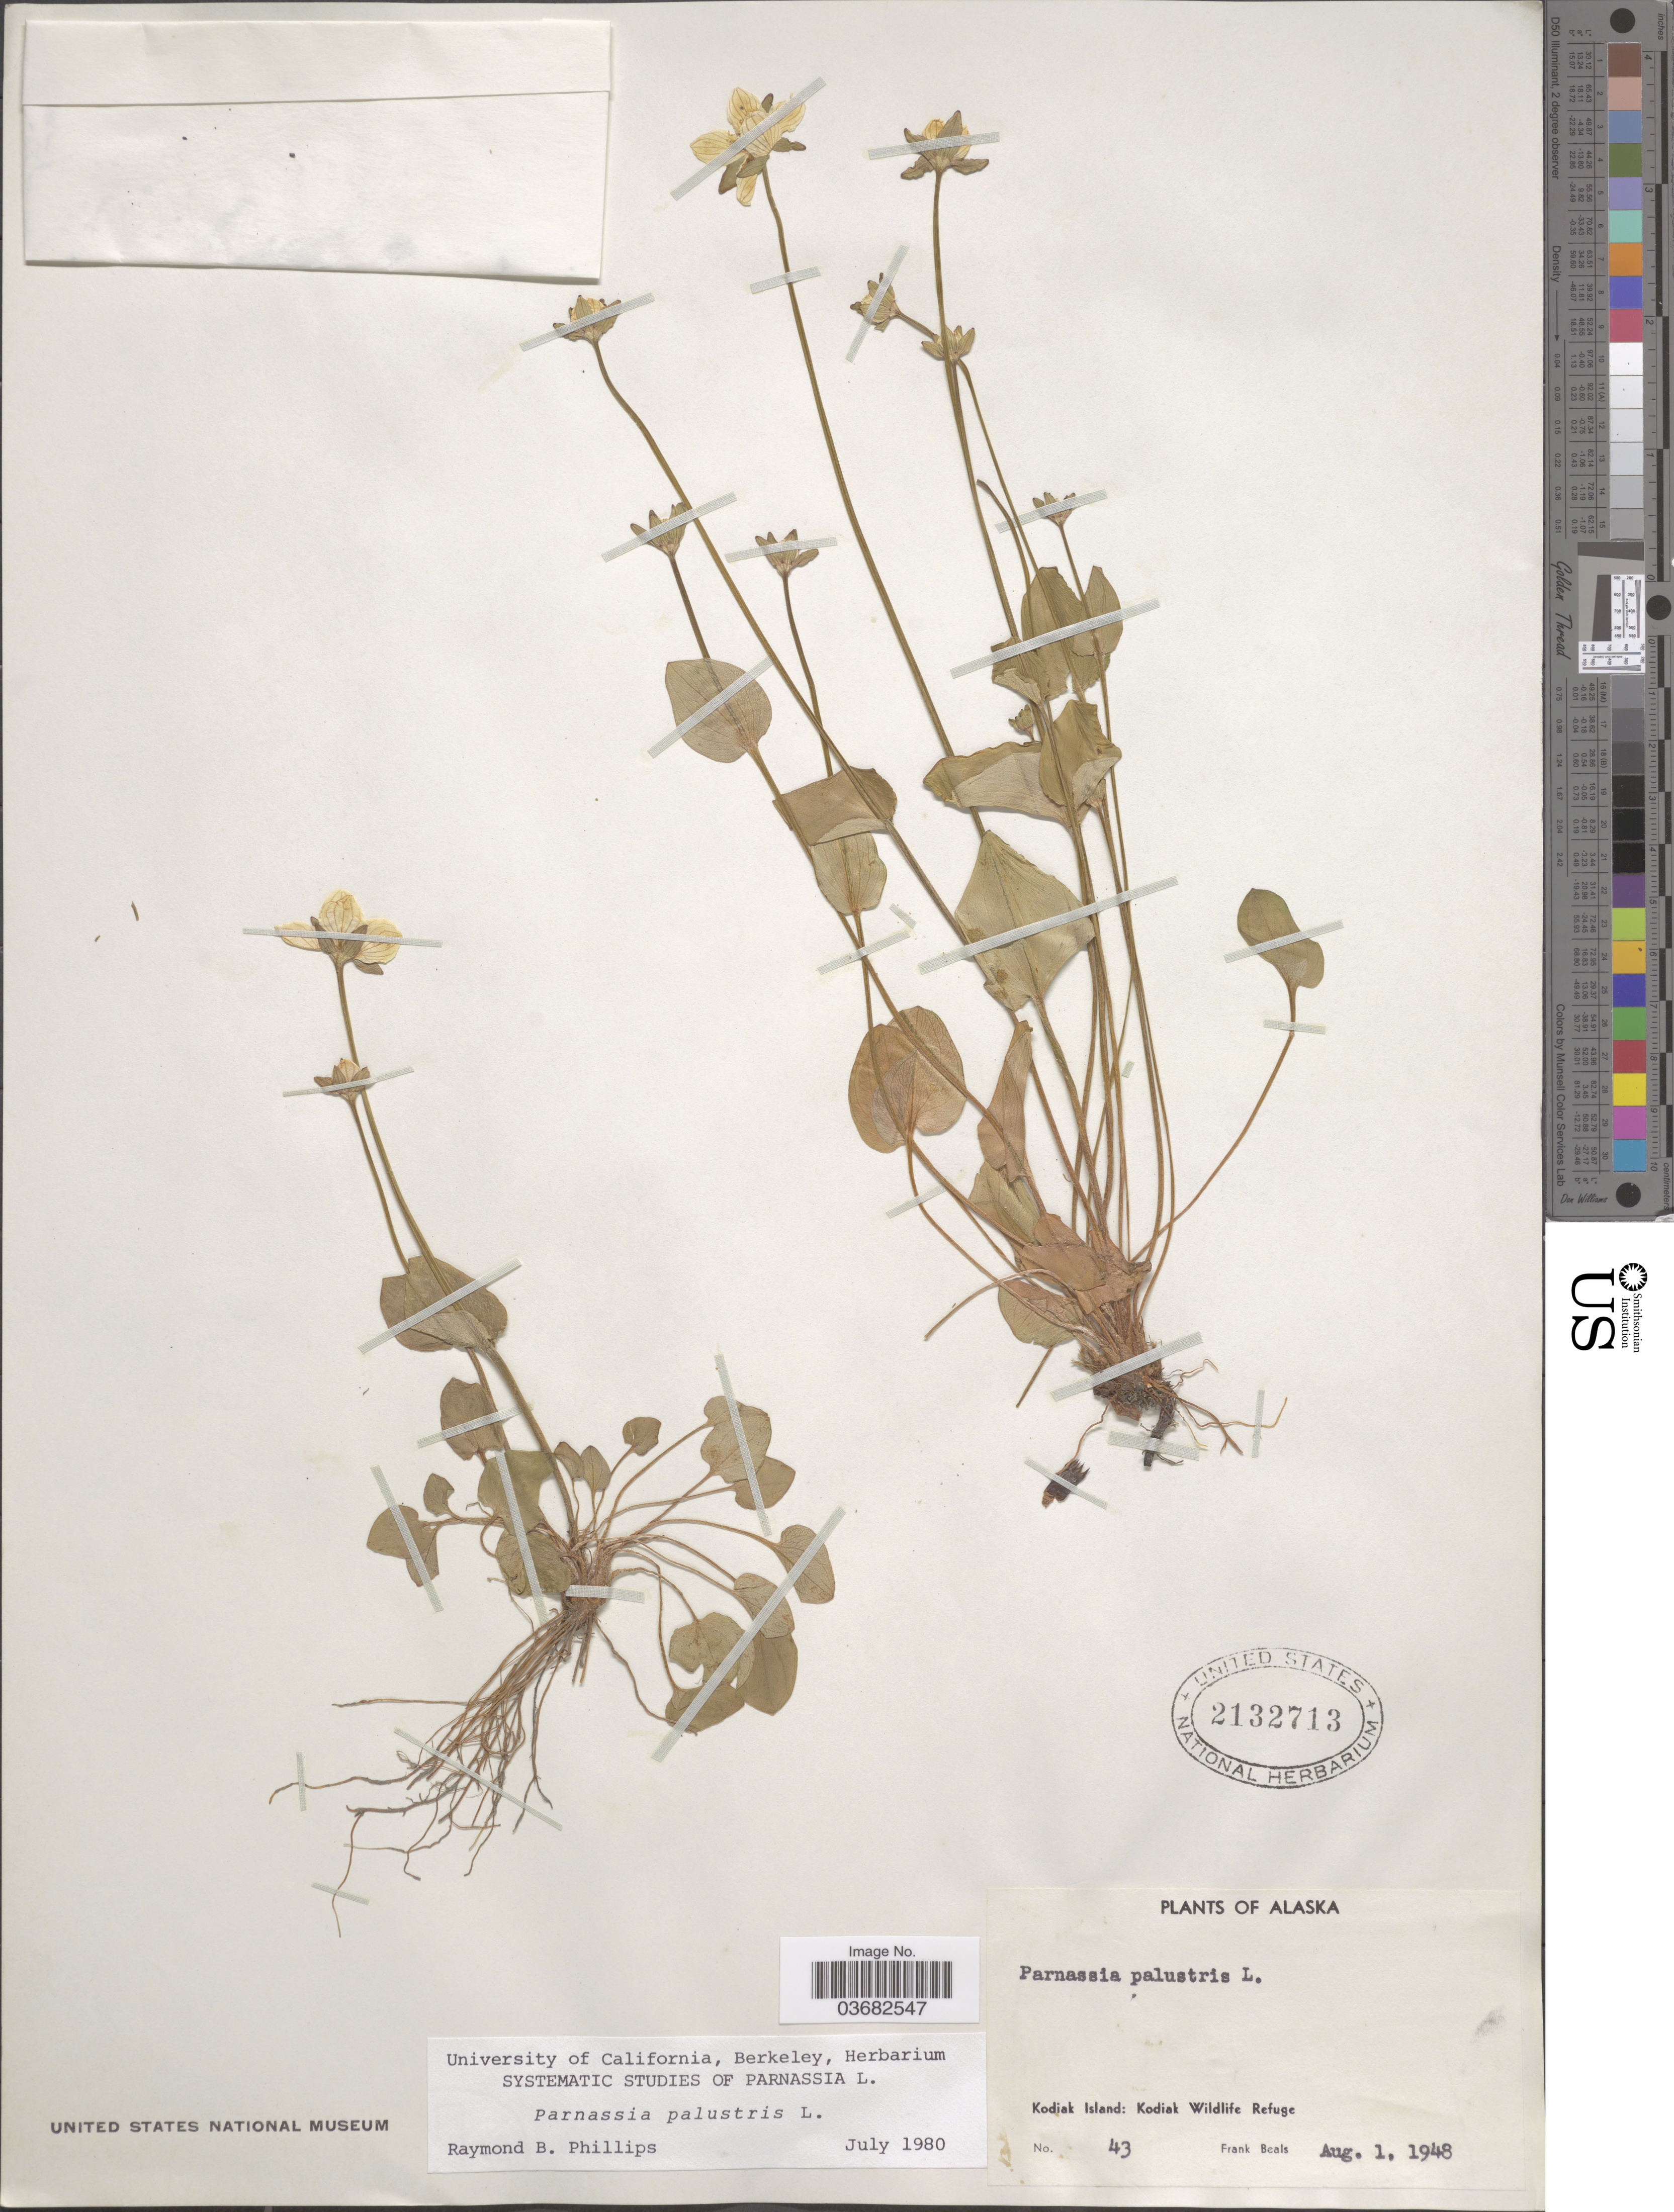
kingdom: Plantae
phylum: Tracheophyta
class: Magnoliopsida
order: Celastrales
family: Parnassiaceae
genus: Parnassia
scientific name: Parnassia palustris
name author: L.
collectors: F. Beals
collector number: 43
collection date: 1948-08-01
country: United States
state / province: Alaska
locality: Kodiak Island: Kodiak Wildlife Refuge.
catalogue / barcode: US 2132713